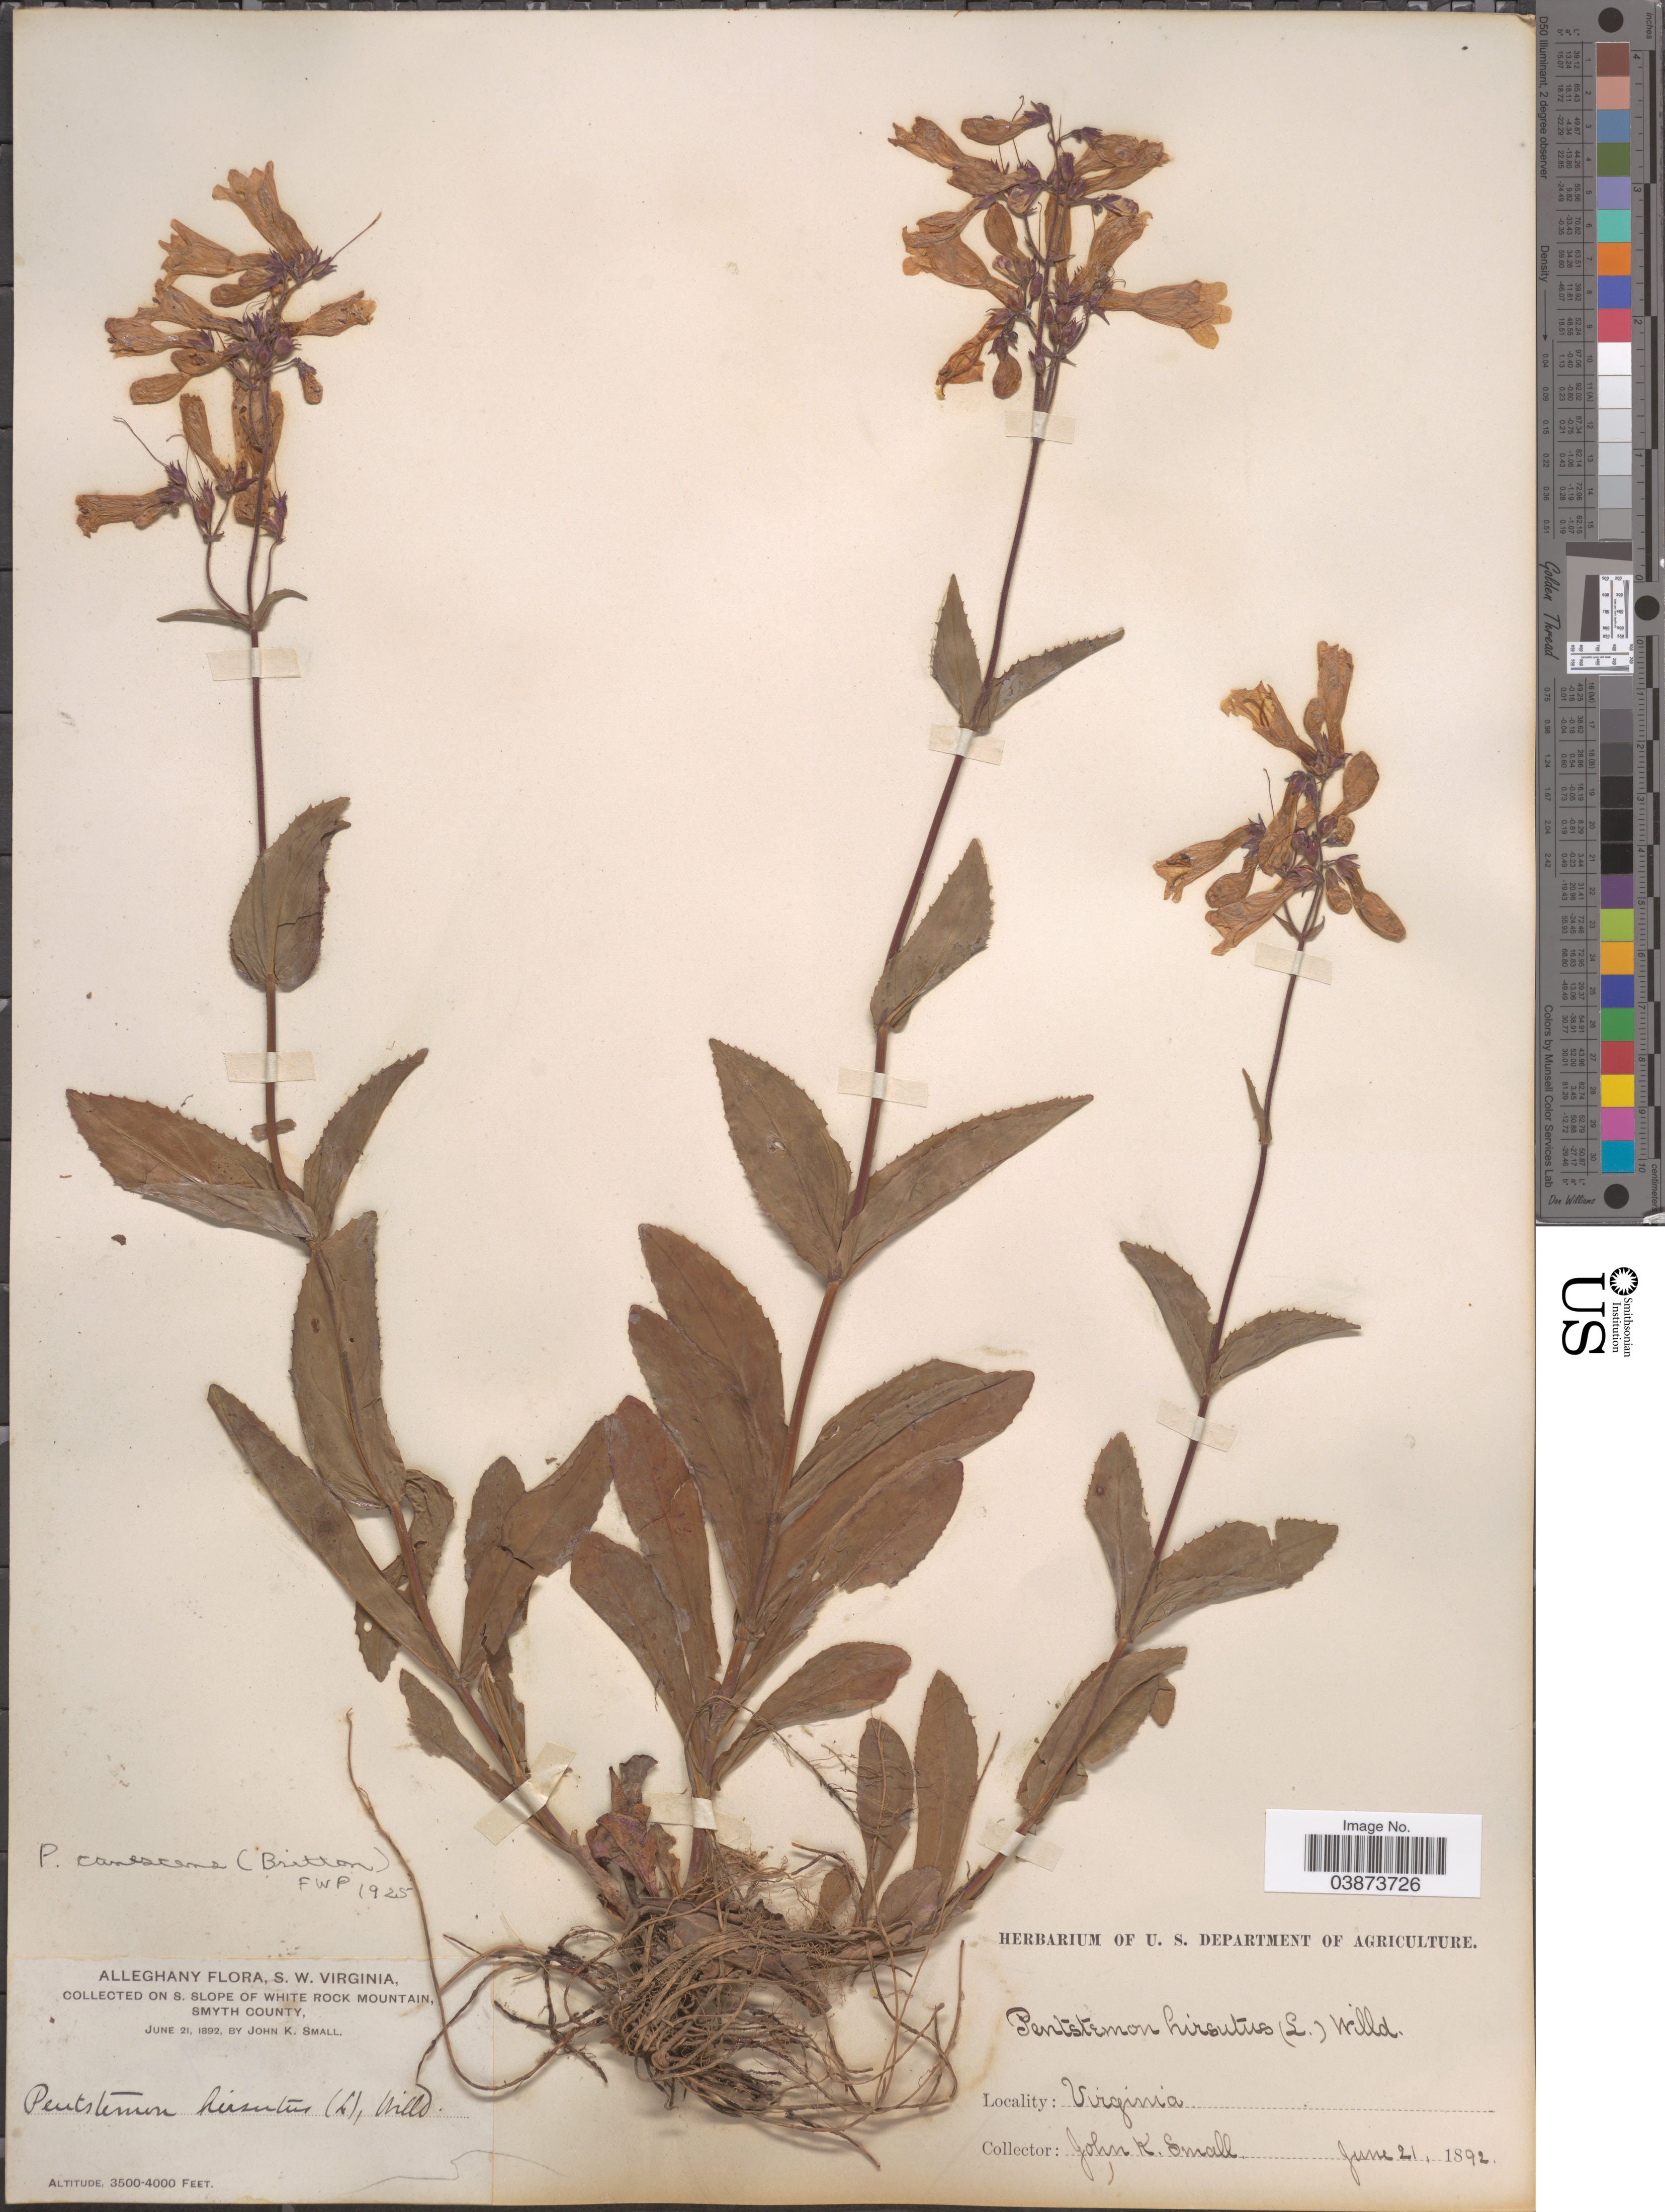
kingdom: Plantae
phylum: Tracheophyta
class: Magnoliopsida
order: Lamiales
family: Plantaginaceae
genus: Penstemon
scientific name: Penstemon canescens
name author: L.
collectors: J. K. Small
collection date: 1892-06-21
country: United States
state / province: Virginia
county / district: Smyth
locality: Alleghany, S. W. Virginia. On S. slope of White Rock Mountain.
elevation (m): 1067